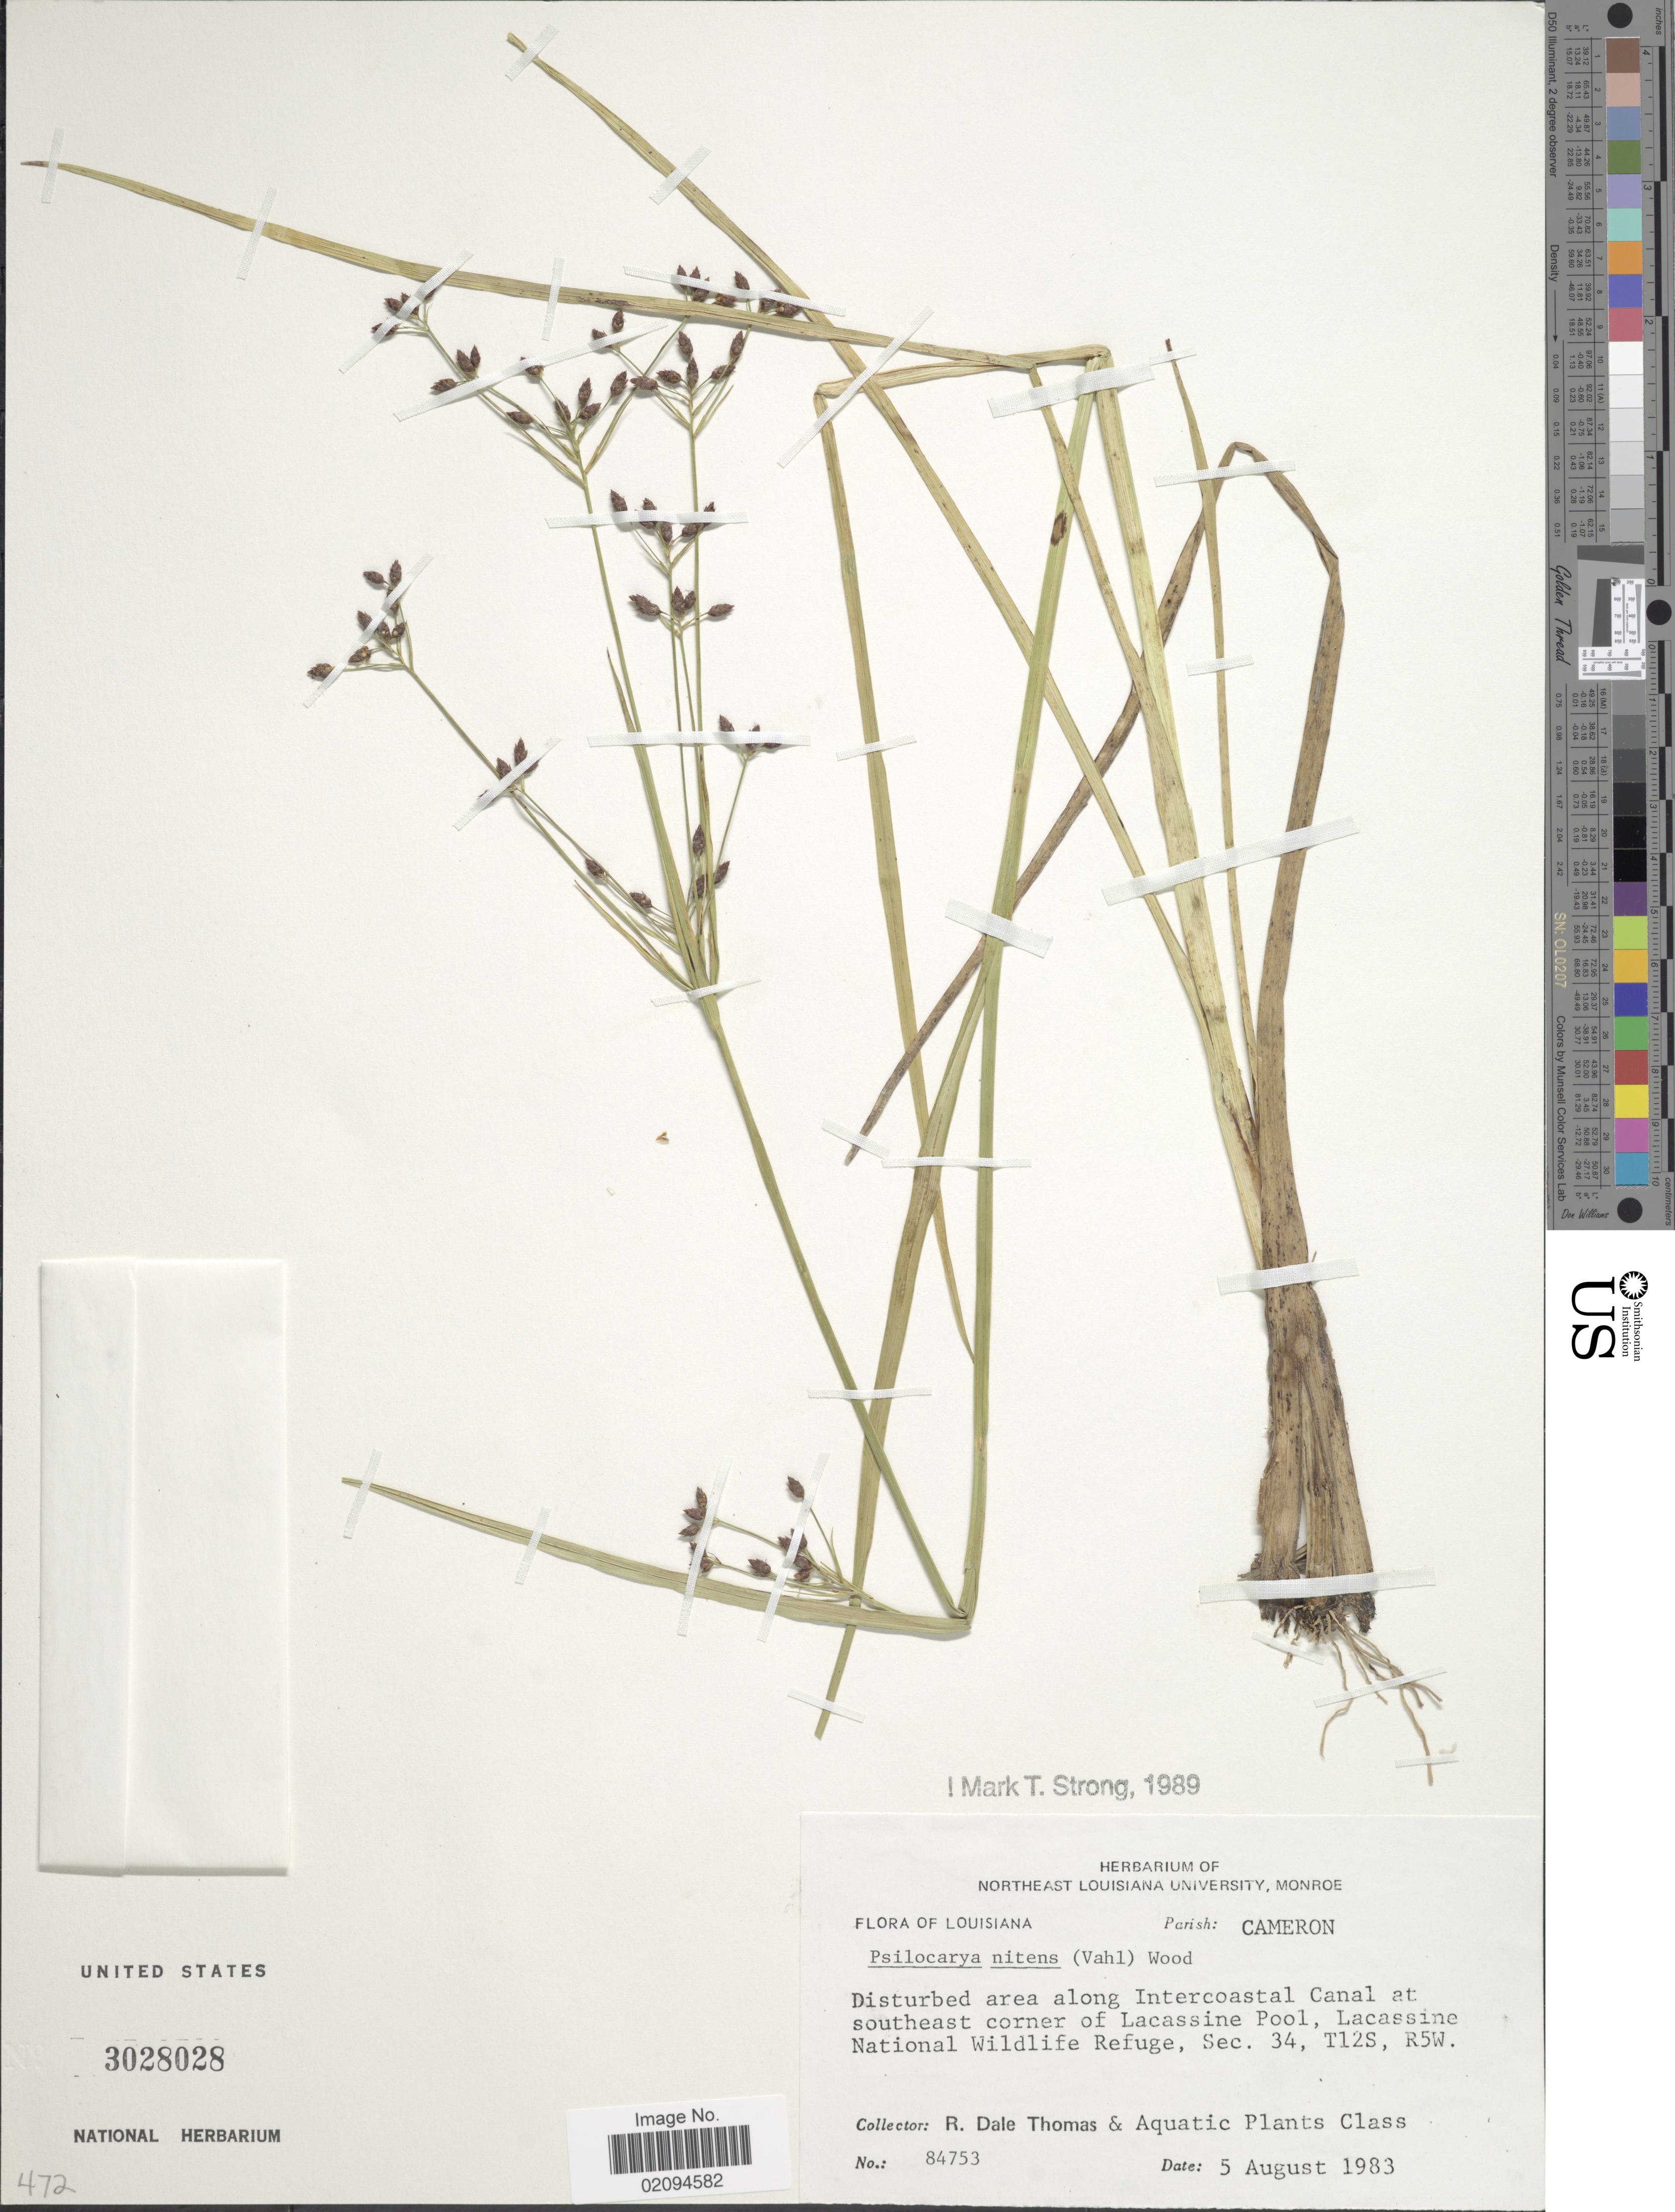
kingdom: Plantae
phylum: Tracheophyta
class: Liliopsida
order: Poales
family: Cyperaceae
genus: Rhynchospora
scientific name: Rhynchospora nitens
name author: (Vahl) A. Gray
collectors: R. Thomas & Aquatic Plants Class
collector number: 84753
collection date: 1983-08-05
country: United States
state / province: Louisiana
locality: Parish: Cameron. Disturbed area along Intercoastal Canal at southeast corner of Lacassine Pool, Lacassine National Wildlife Refuge, Sec. 34, T12S, R5W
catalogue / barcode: US 3028028